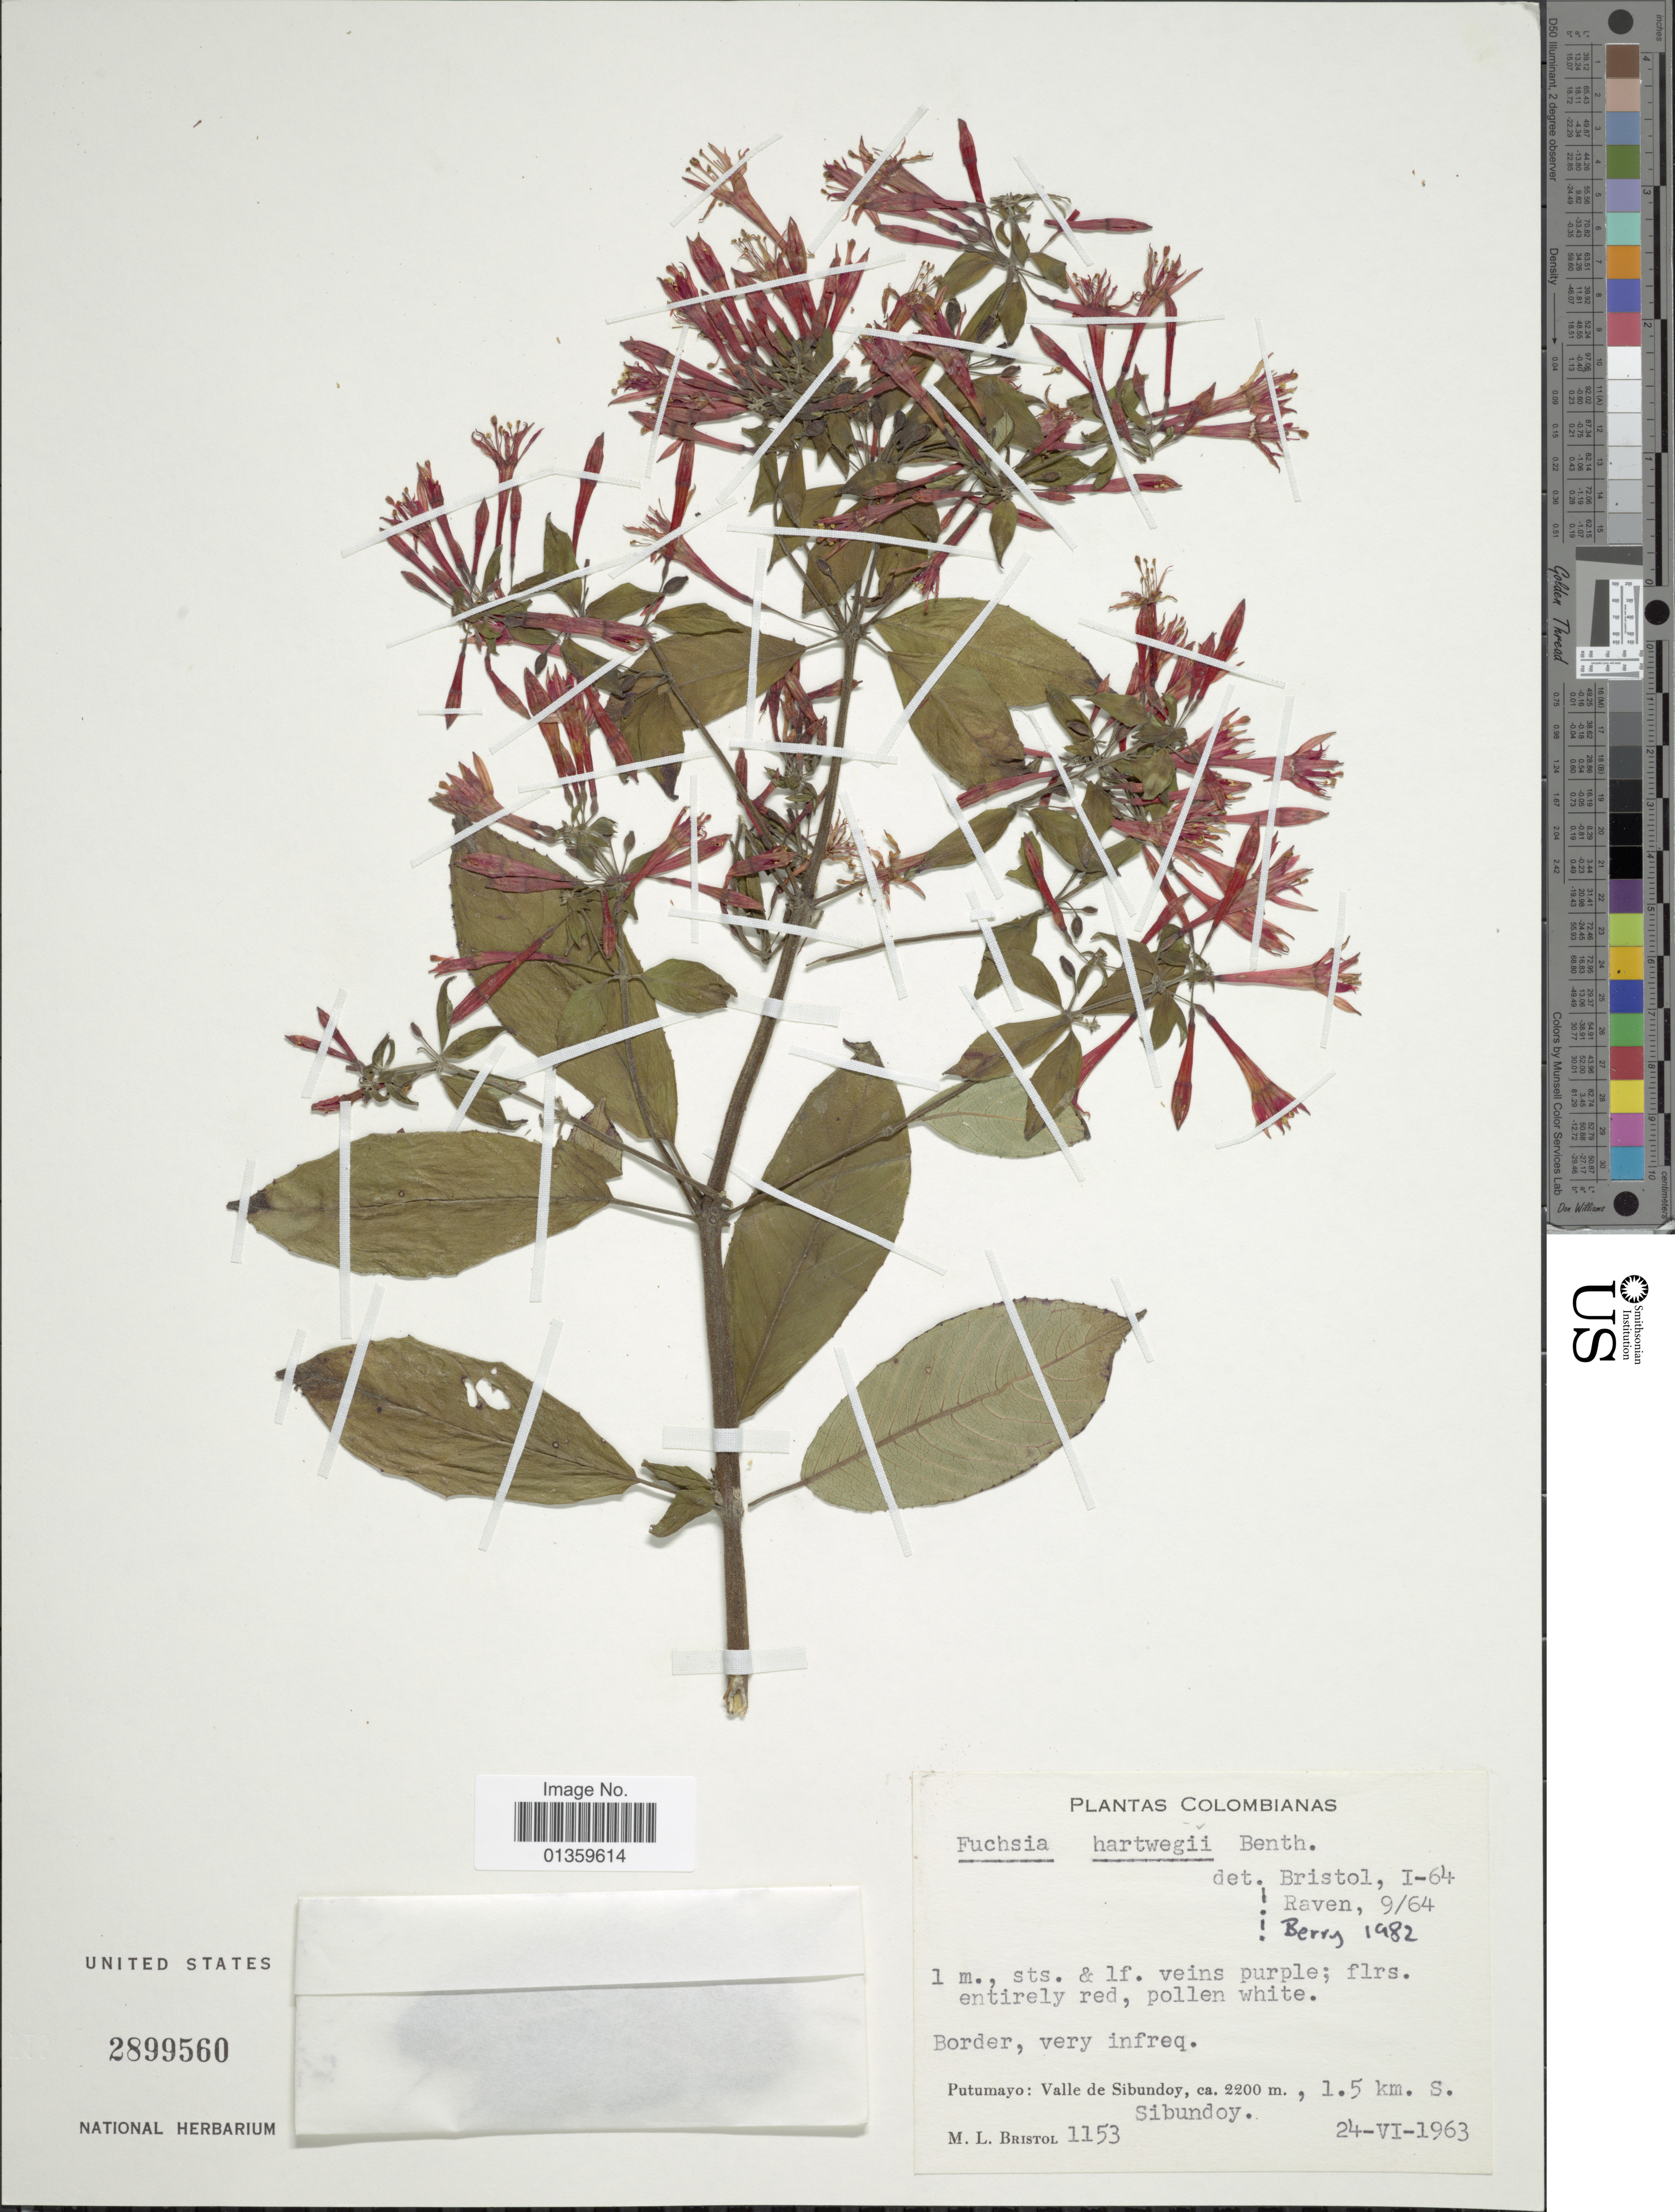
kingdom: Plantae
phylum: Tracheophyta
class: Magnoliopsida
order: Myrtales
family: Onagraceae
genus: Fuchsia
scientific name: Fuchsia hartwegii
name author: Benth.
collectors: M. L. Bristol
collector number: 1153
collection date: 1963-06-24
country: Colombia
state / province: Putumayo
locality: Valle de Sibundoy, 1.5 km. S. Sibundoy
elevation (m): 2200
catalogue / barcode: US 2899560